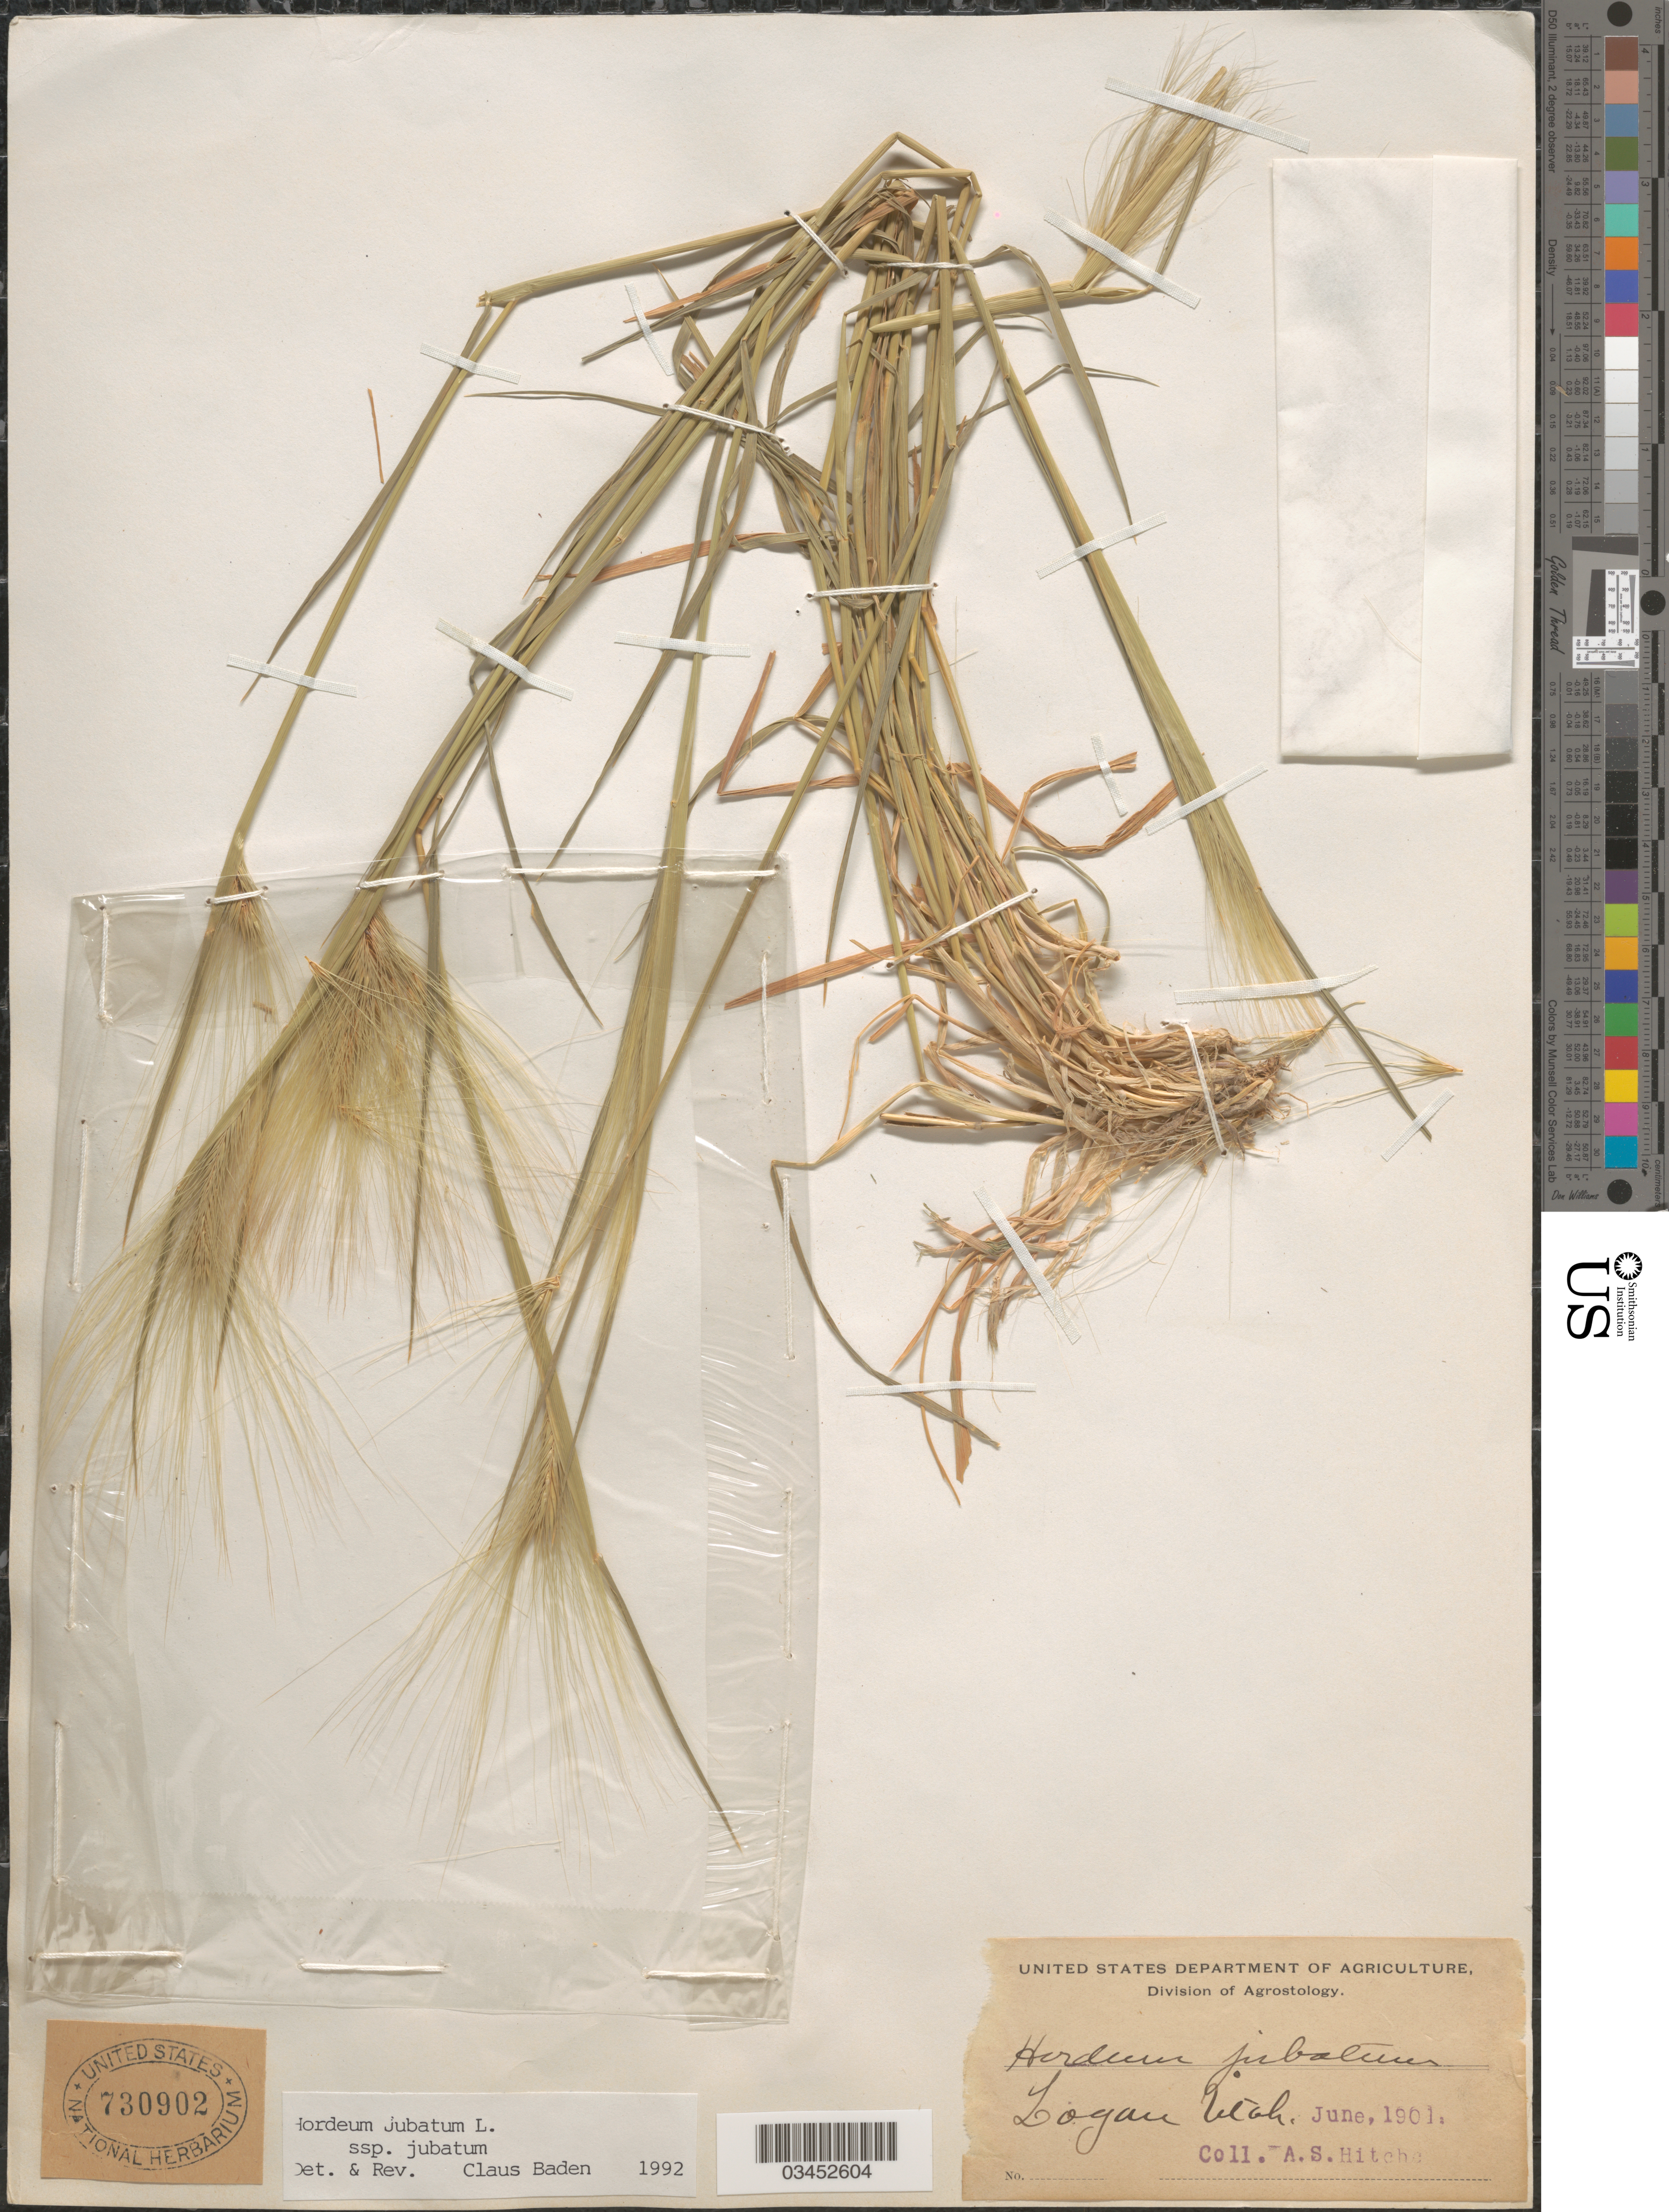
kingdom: Plantae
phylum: Tracheophyta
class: Liliopsida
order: Poales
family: Poaceae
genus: Hordeum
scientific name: Hordeum jubatum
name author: L.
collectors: A. S. Hitchcock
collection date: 1901-06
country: United States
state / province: Utah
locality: Logan.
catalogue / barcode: US 730902